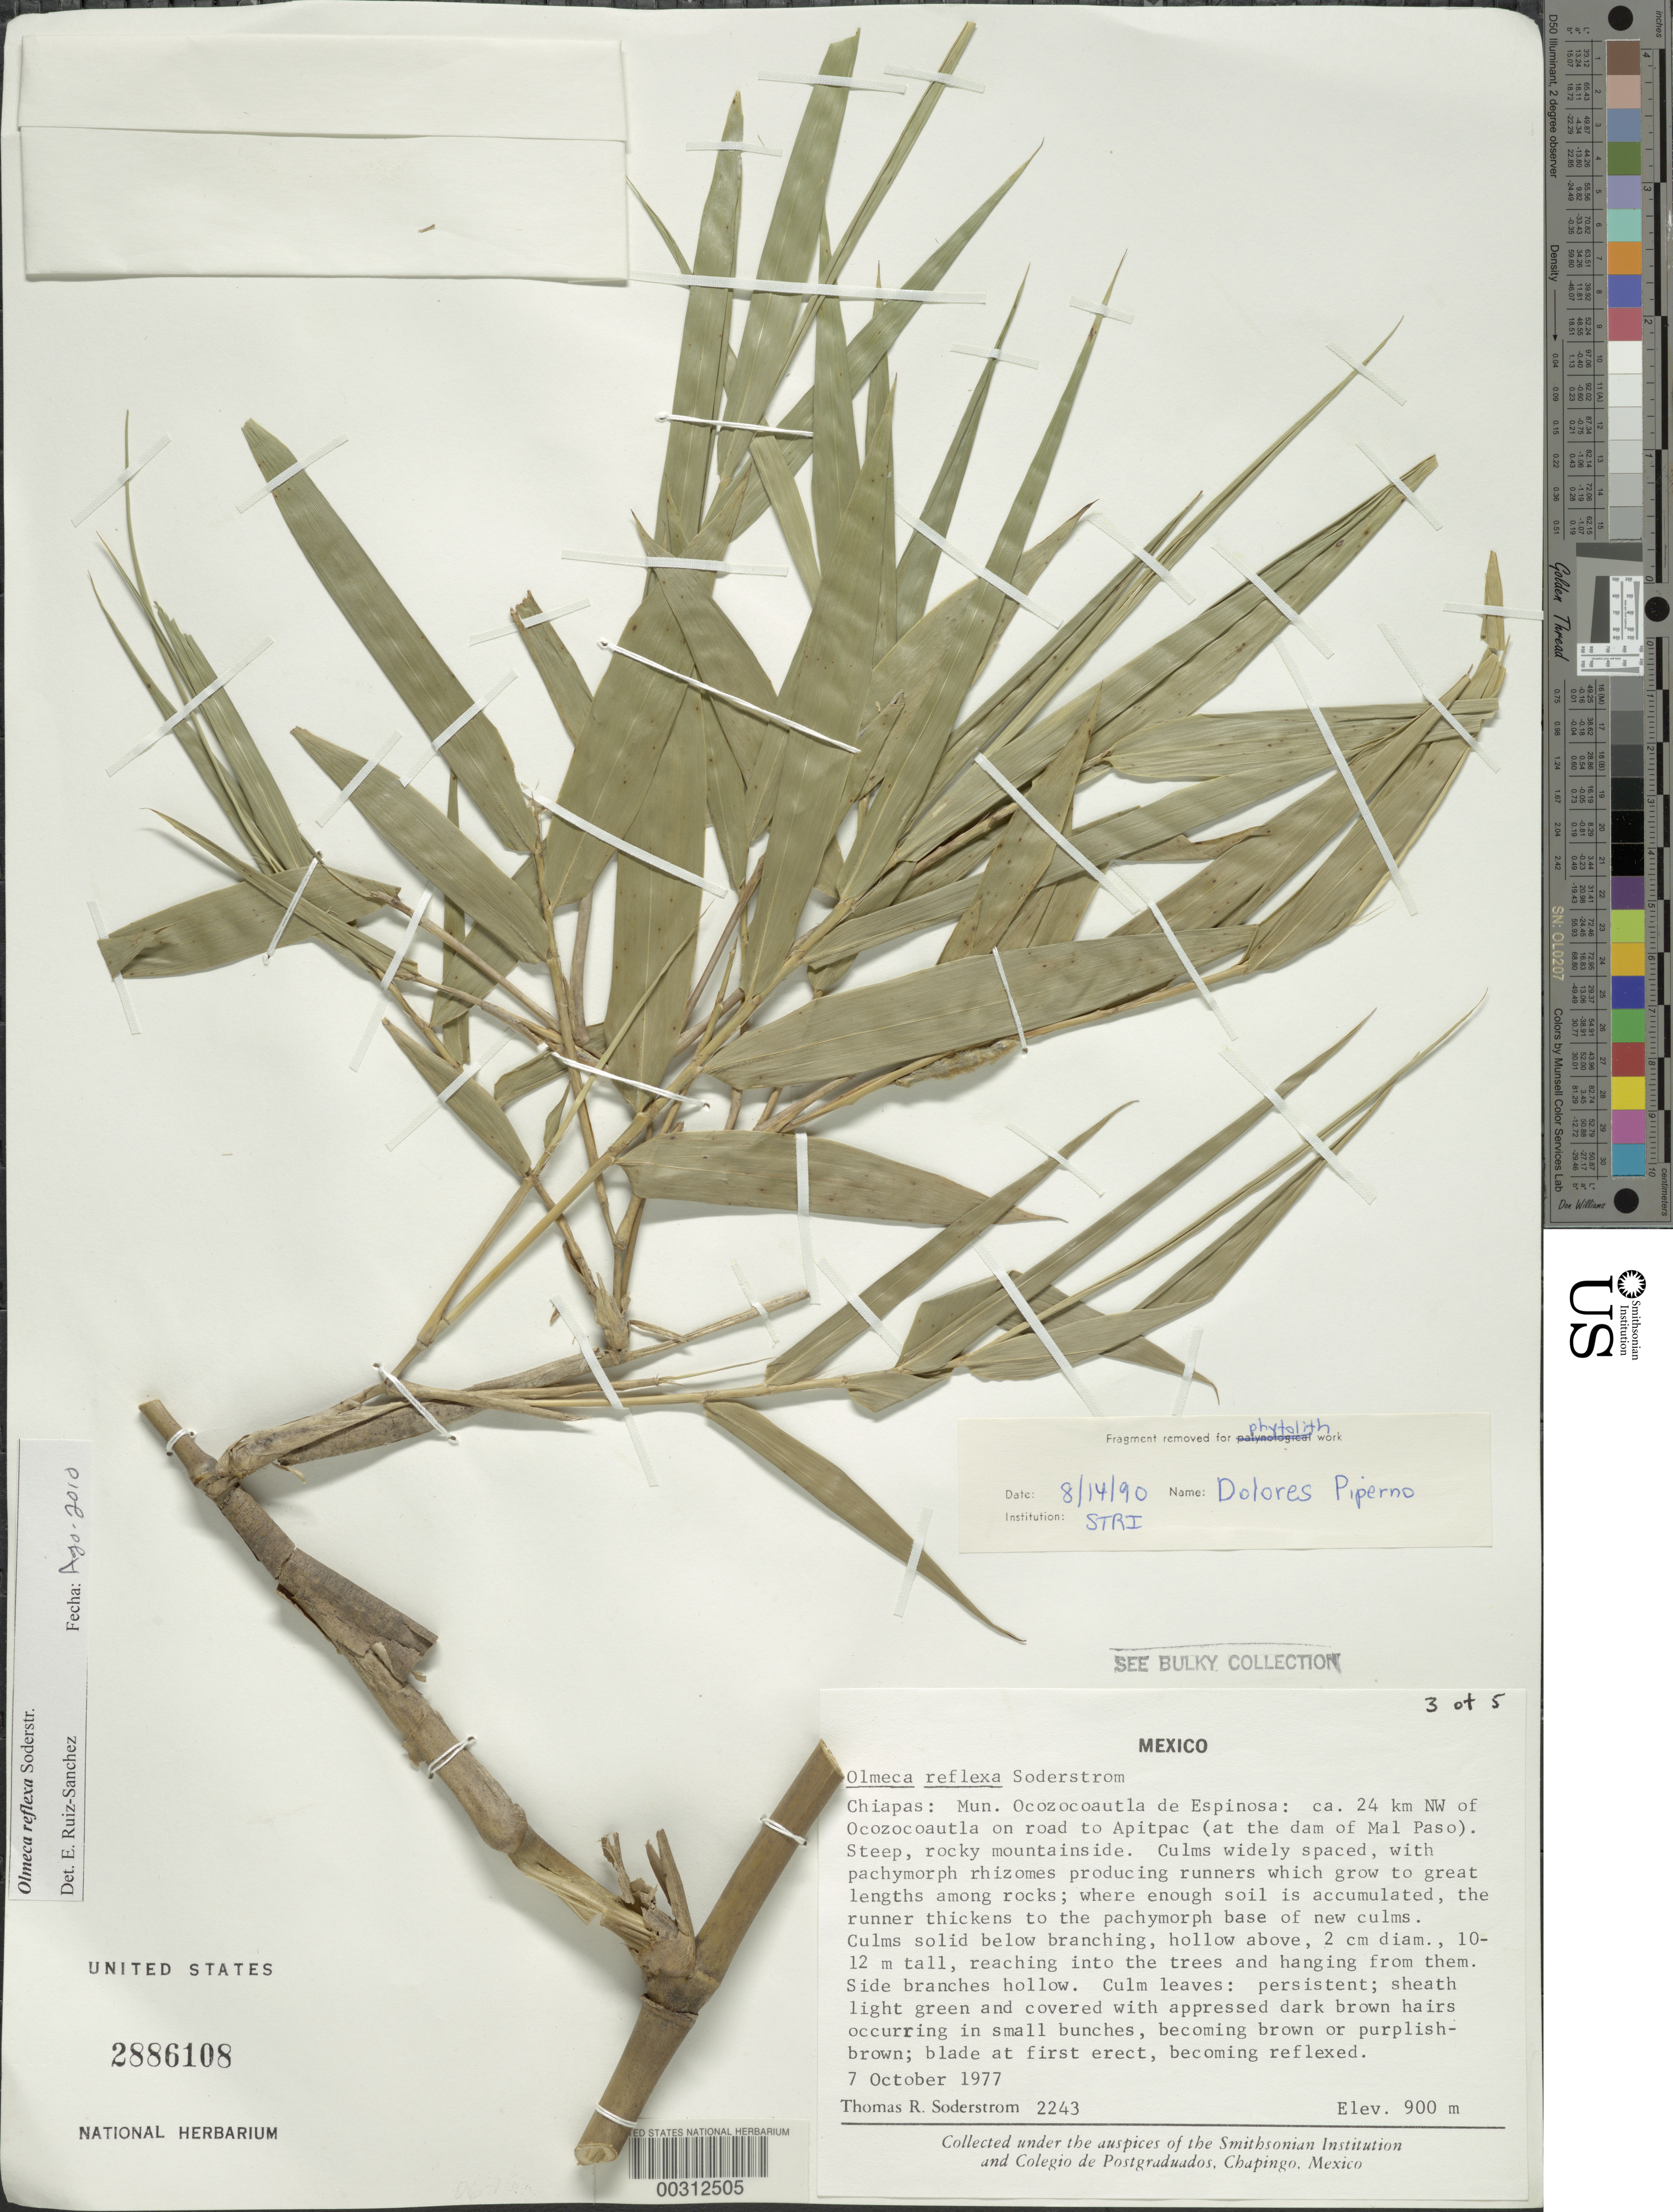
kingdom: Plantae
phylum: Tracheophyta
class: Liliopsida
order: Poales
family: Poaceae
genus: Olmeca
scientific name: Olmeca reflexa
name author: Soderstr.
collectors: T. R. Soderstrom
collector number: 2243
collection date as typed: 07 Oct 1977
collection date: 1977-10-07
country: Mexico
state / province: Chiapas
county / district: Ocozocoautla de Espinosa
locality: Mal Paso dam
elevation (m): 900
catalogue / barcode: US 2886108